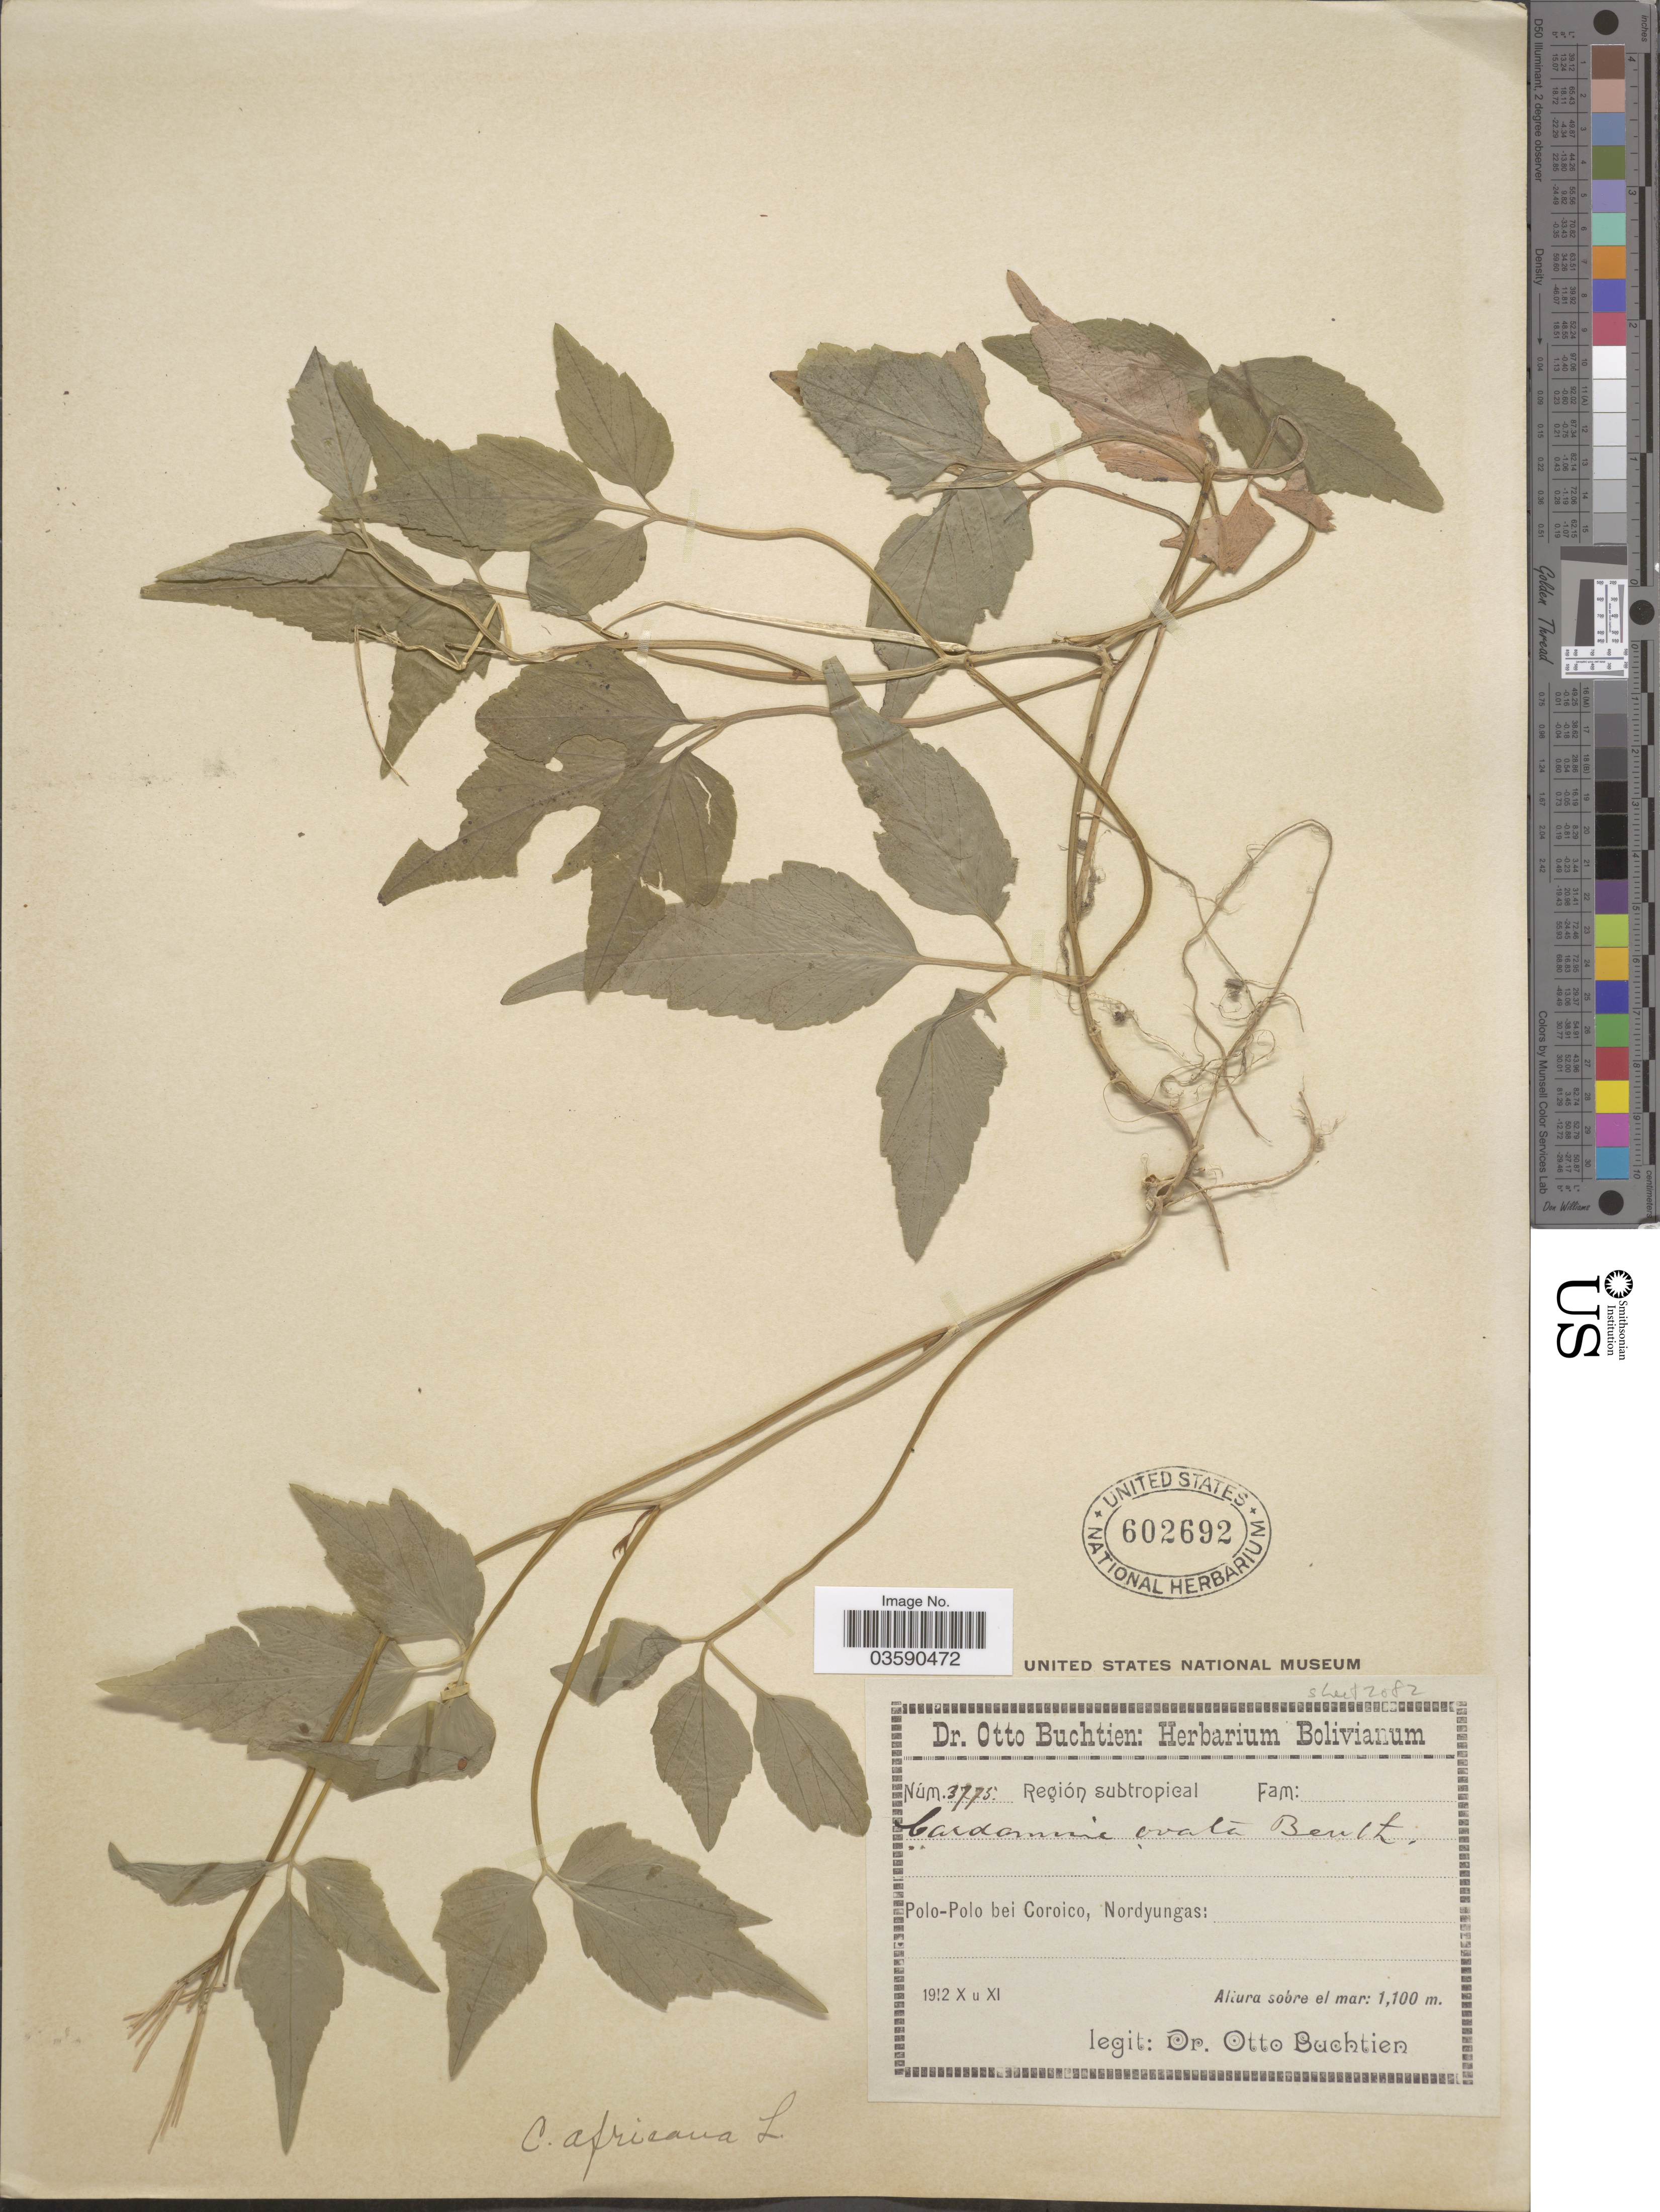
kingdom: Plantae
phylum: Tracheophyta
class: Magnoliopsida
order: Brassicales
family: Brassicaceae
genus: Cardamine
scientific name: Cardamine africana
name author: L.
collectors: O. Buchtien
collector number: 3775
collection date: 1912-10/1912-11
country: Bolivia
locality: Región subtropical. Polo-Polo bei Coroico, Nordyungas.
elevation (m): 1100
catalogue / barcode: US 602692